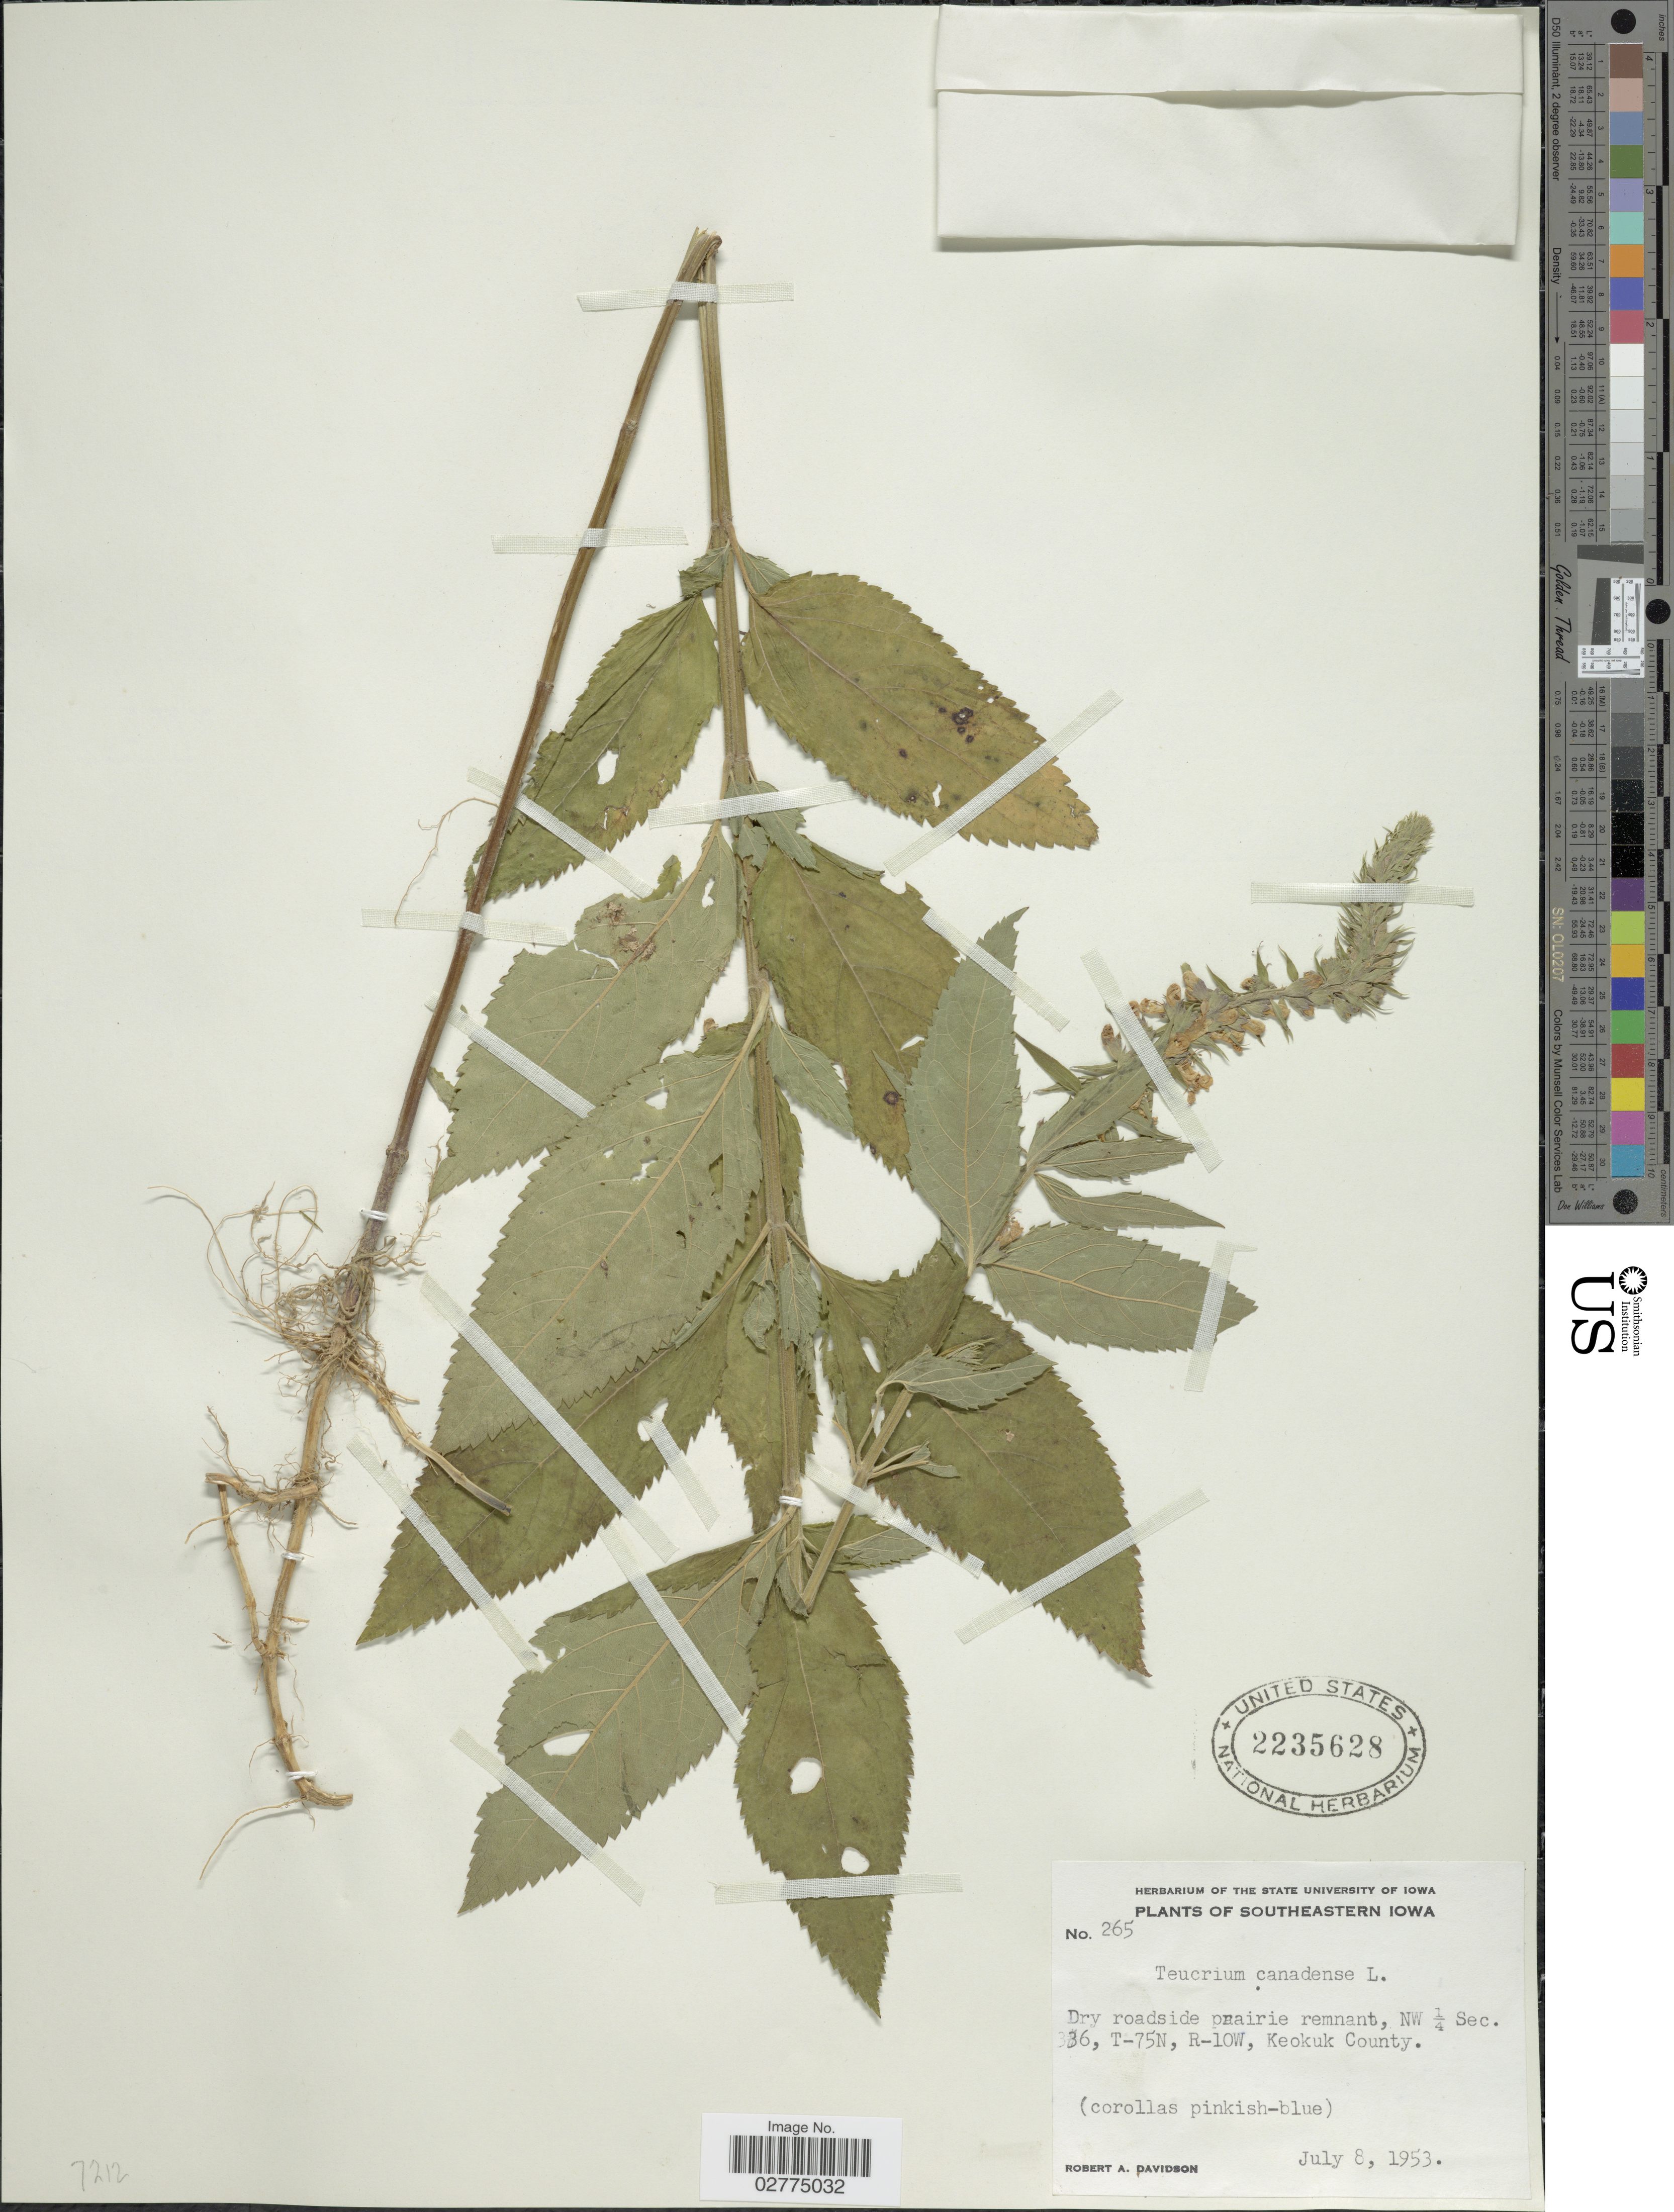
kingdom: Plantae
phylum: Tracheophyta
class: Magnoliopsida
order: Lamiales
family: Lamiaceae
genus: Teucrium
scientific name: Teucrium canadense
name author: L.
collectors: R. A. Davidson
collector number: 265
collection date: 1953-07-08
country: United States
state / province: Iowa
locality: Southeastern Iowa. Dry roadside prairie remnant, NW ¼ Sec. 36, T-75N, R-10W, Keokuk County.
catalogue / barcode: US 2235628